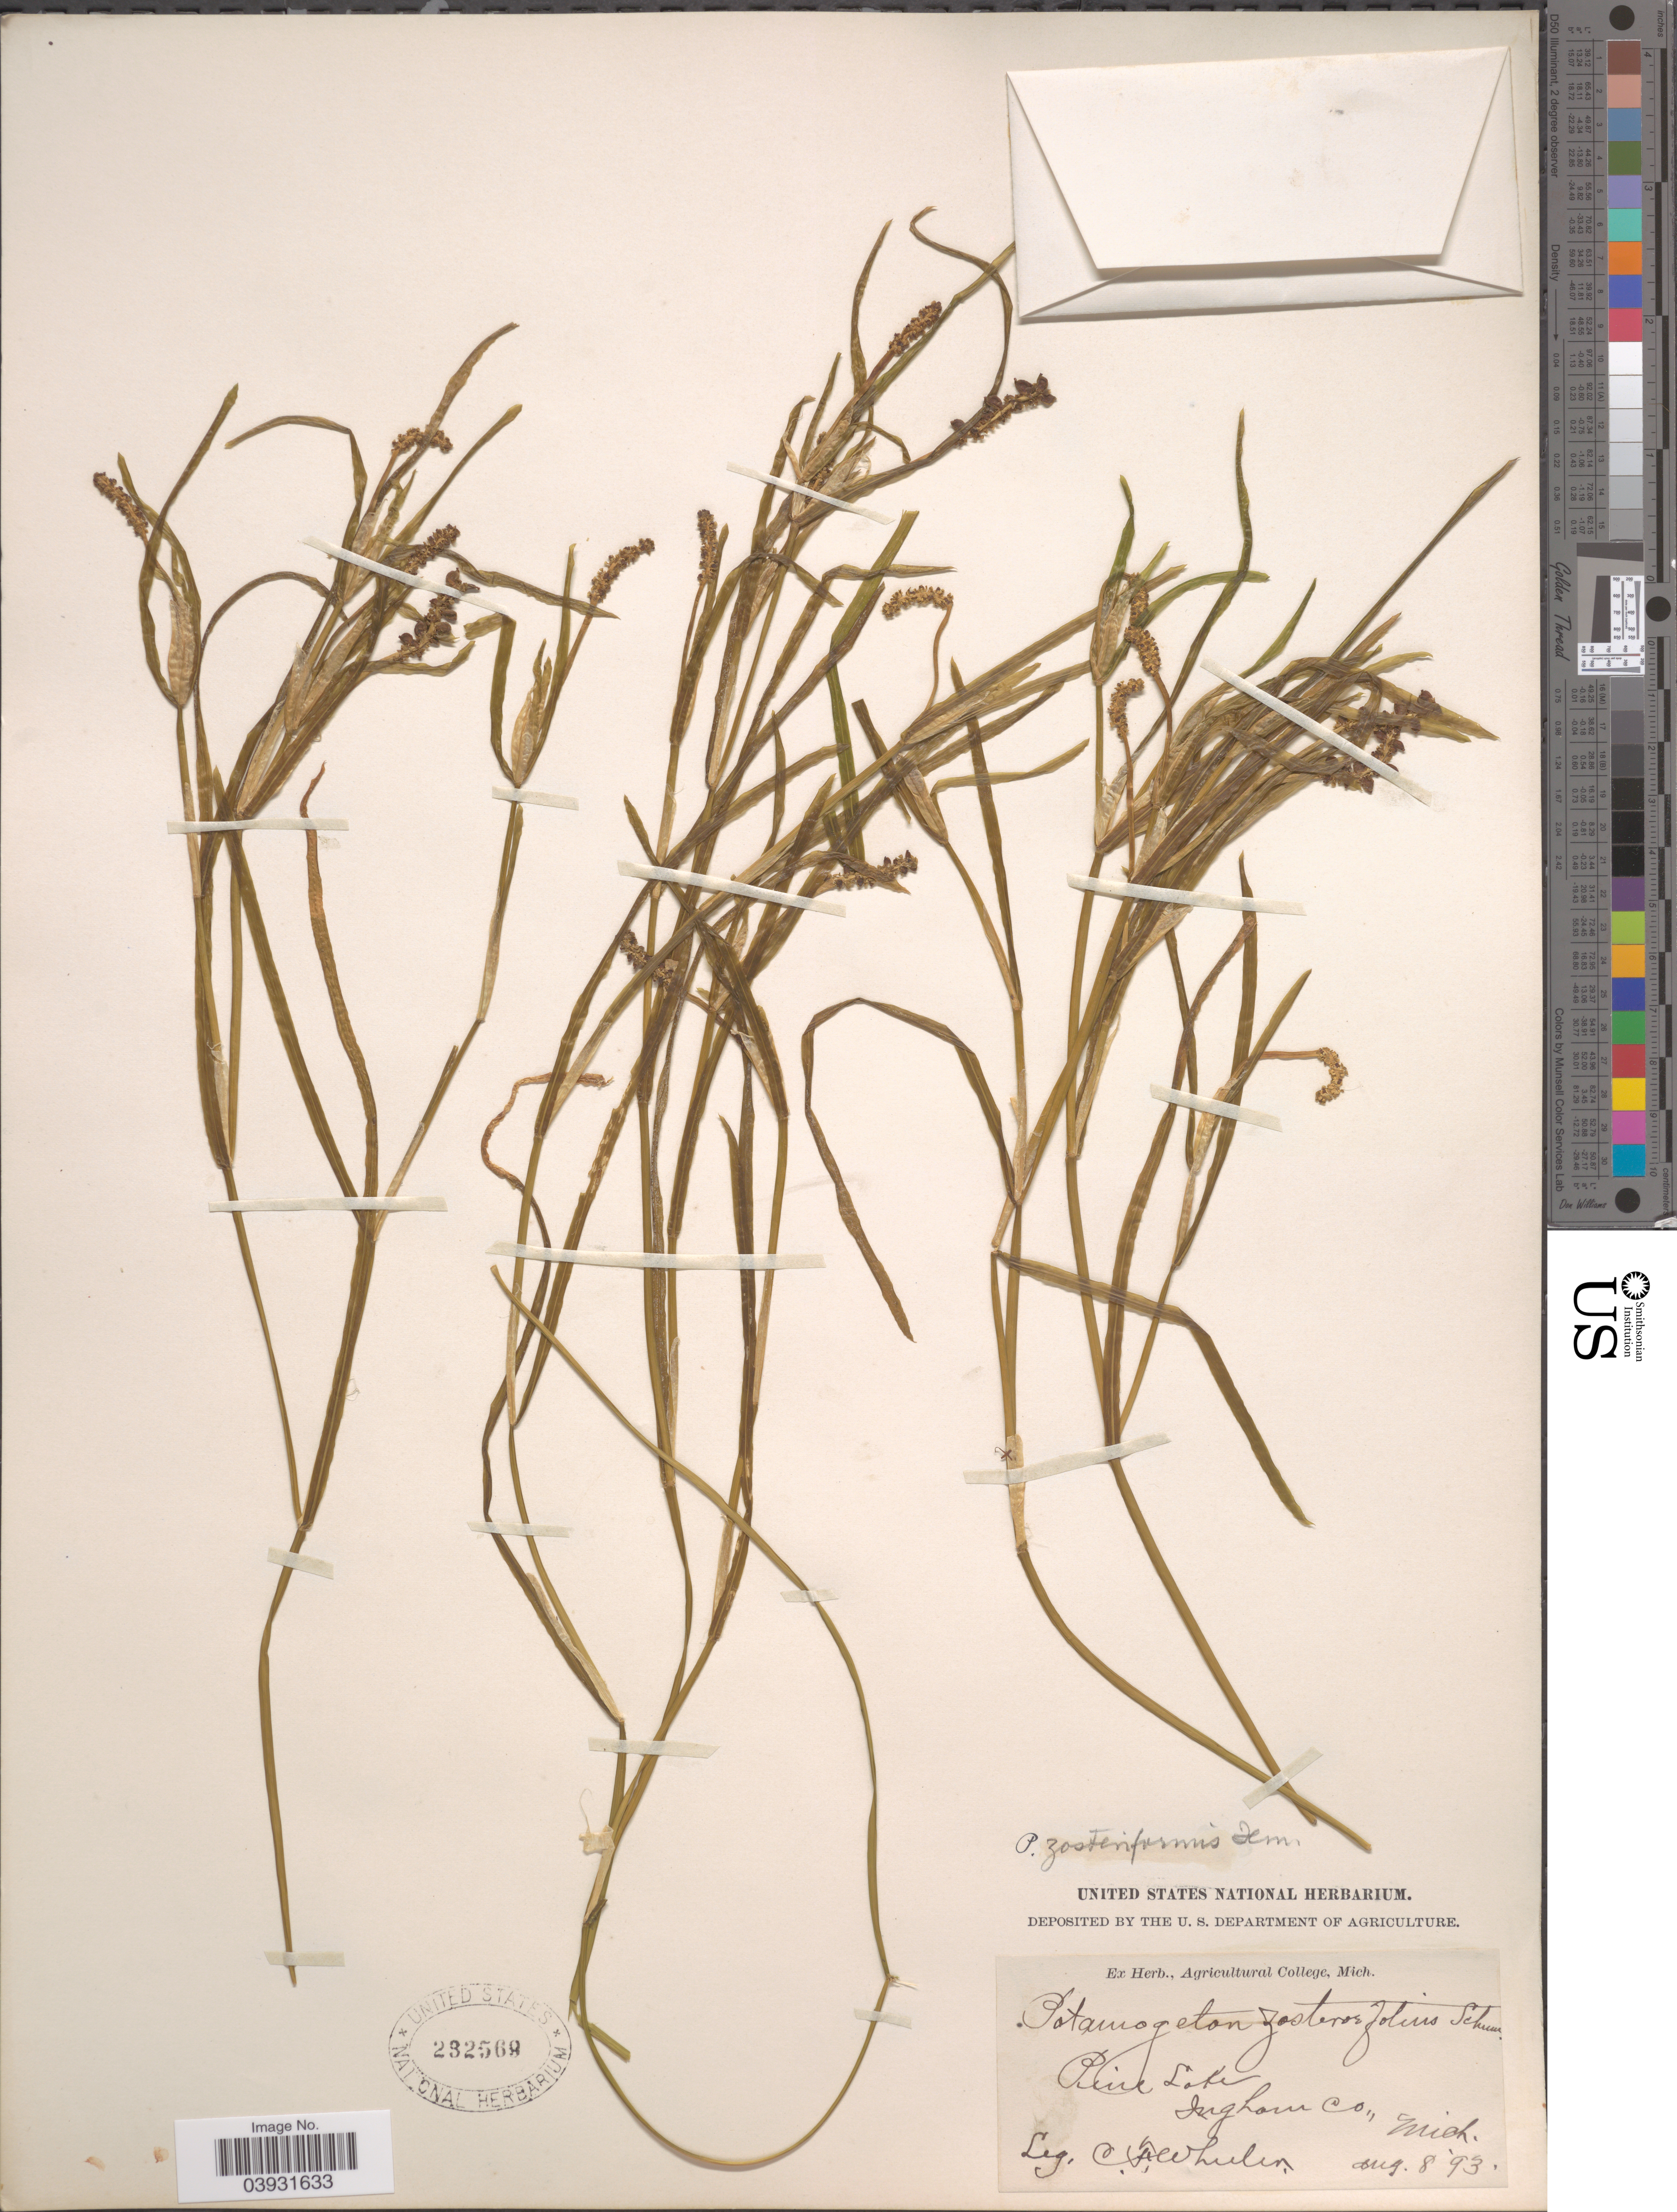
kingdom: Plantae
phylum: Tracheophyta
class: Liliopsida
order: Alismatales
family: Potamogetonaceae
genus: Potamogeton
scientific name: Potamogeton zosterifolius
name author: Schumach.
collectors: C. Wheeler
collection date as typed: Transcribed d/m/y: 8/8/93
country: United States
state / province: Michigan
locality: Pine Lake. Ingham Co.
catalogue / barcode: US 232569